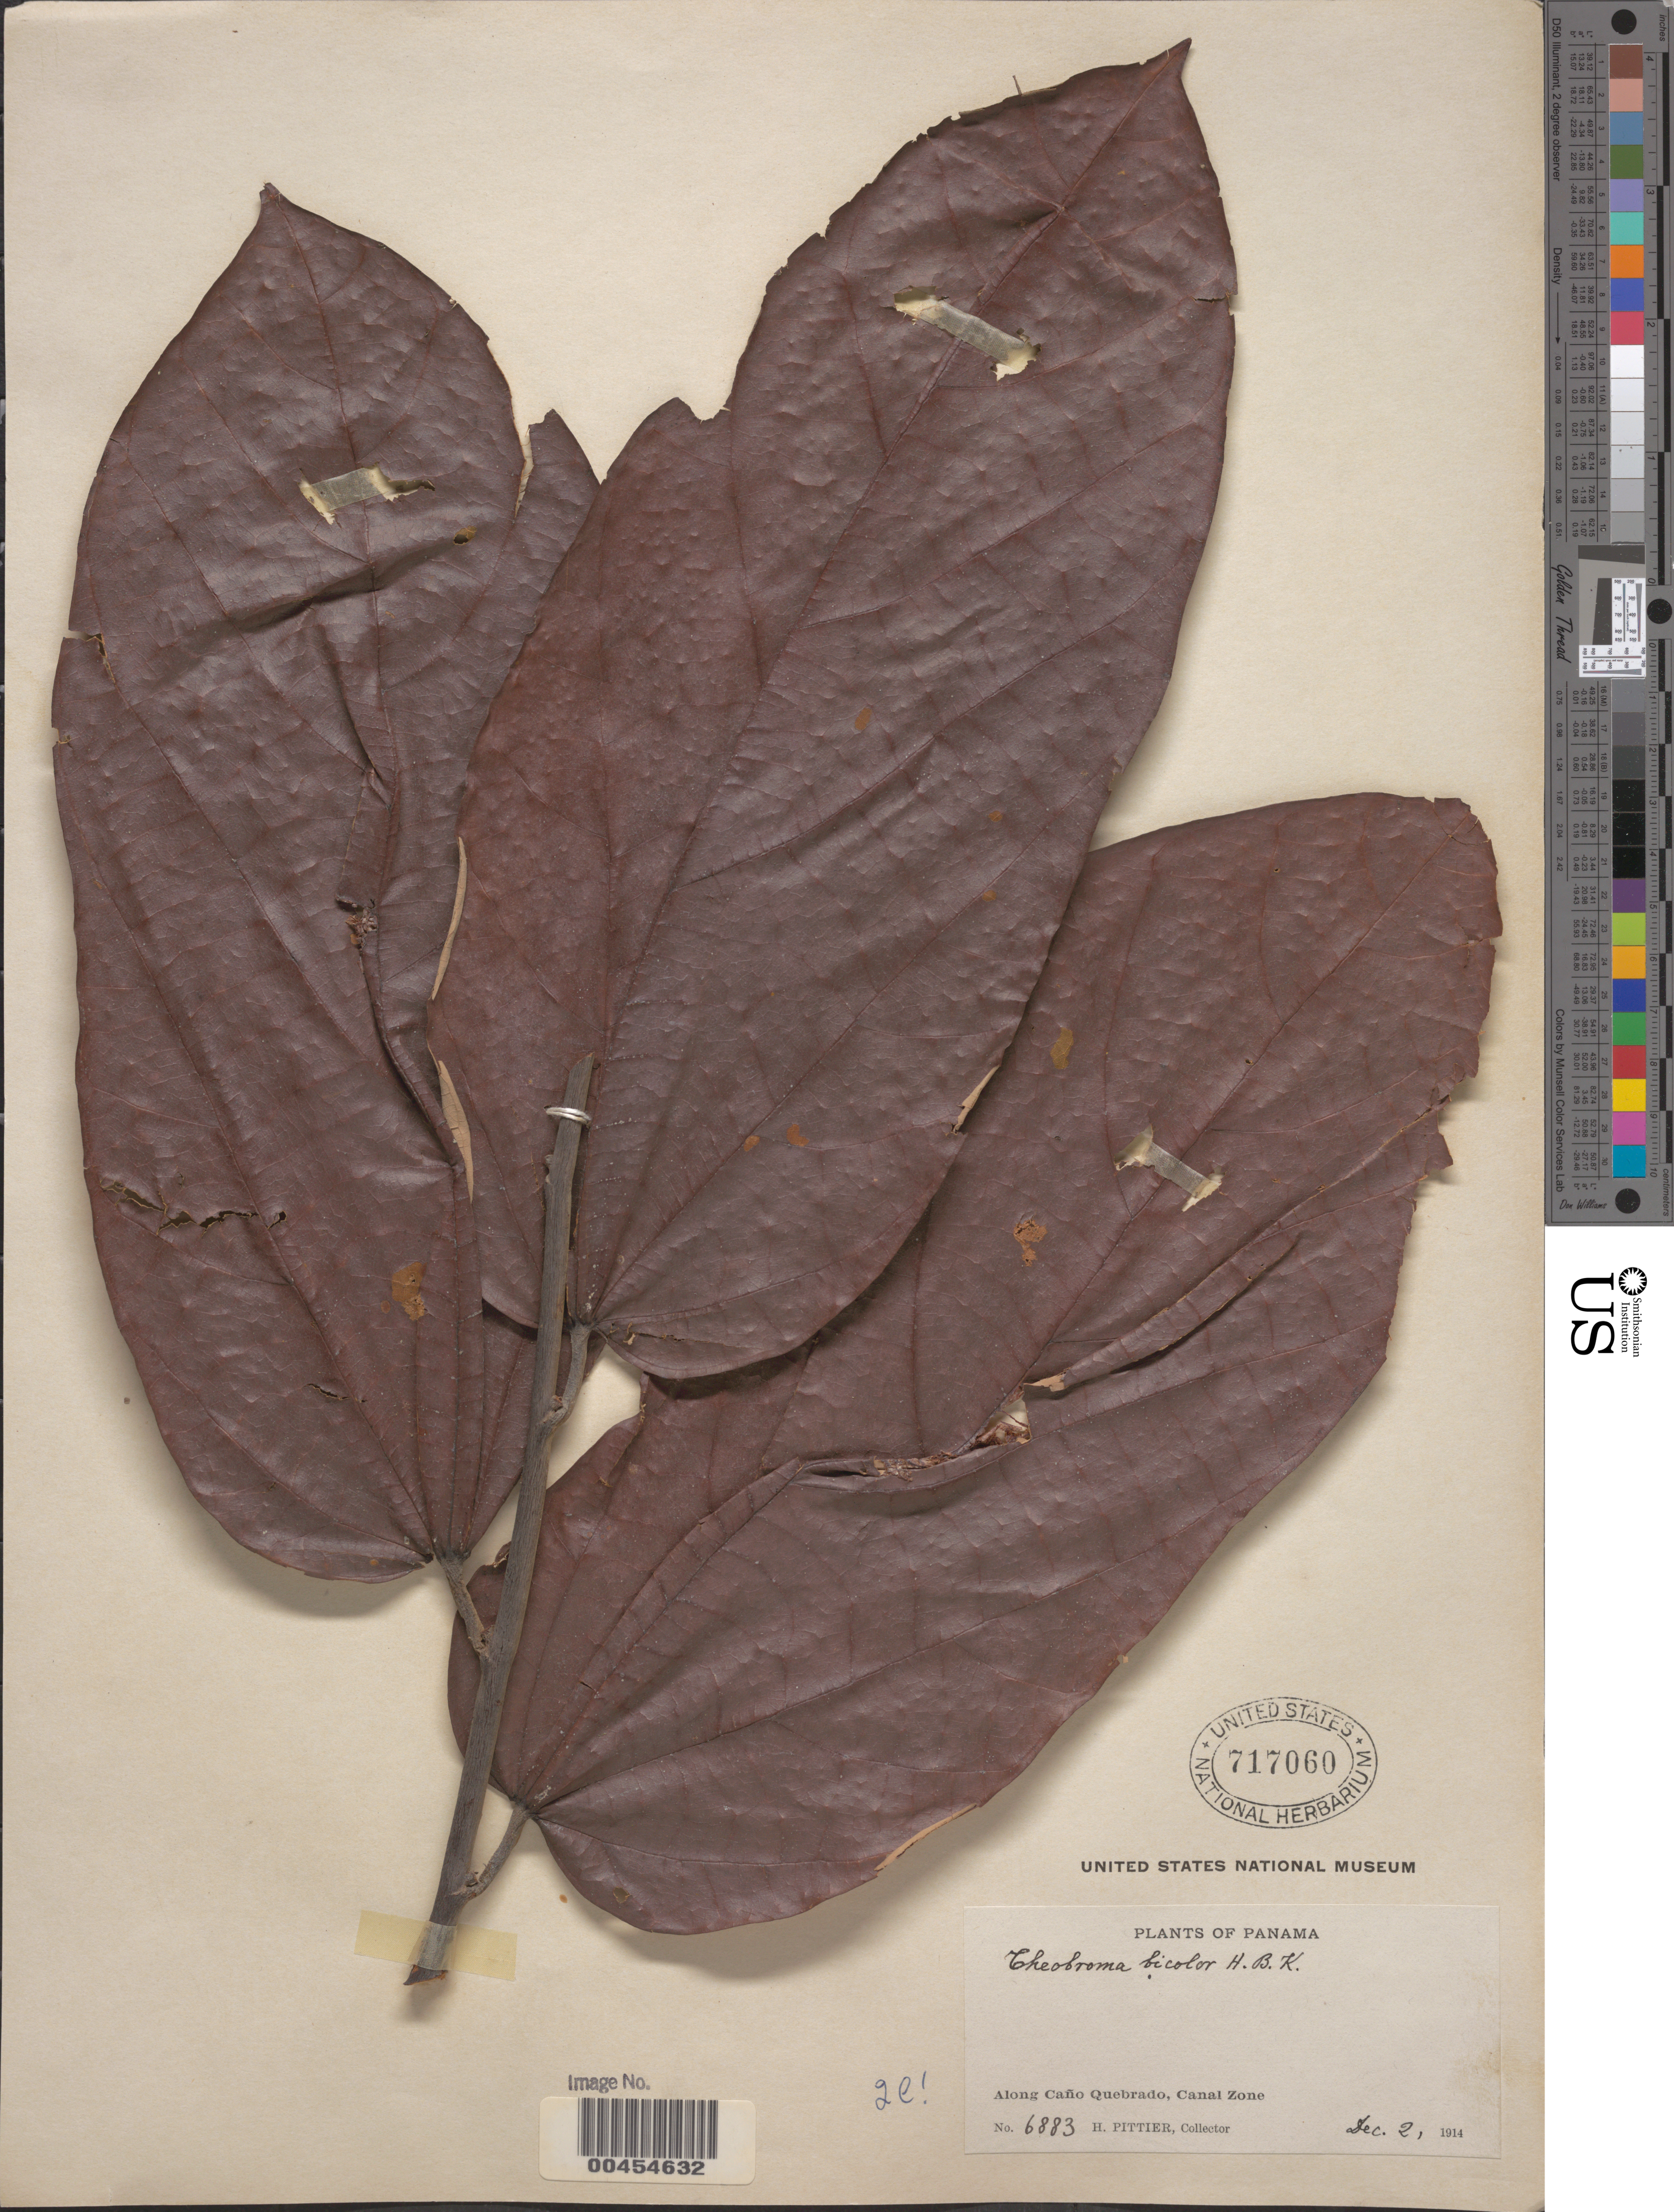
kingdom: Plantae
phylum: Tracheophyta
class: Magnoliopsida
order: Malvales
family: Malvaceae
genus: Theobroma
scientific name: Theobroma bicolor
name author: Bonpl.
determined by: Dorr, L. J., (BOT), Smithsonian Institution - National Museum of Natural History (UNITED STATES)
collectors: H. F. Pittier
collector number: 6883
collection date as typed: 02 Dec 1914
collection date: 1914-12-02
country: Panama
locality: Cano Quebrada.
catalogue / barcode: US 717060-2